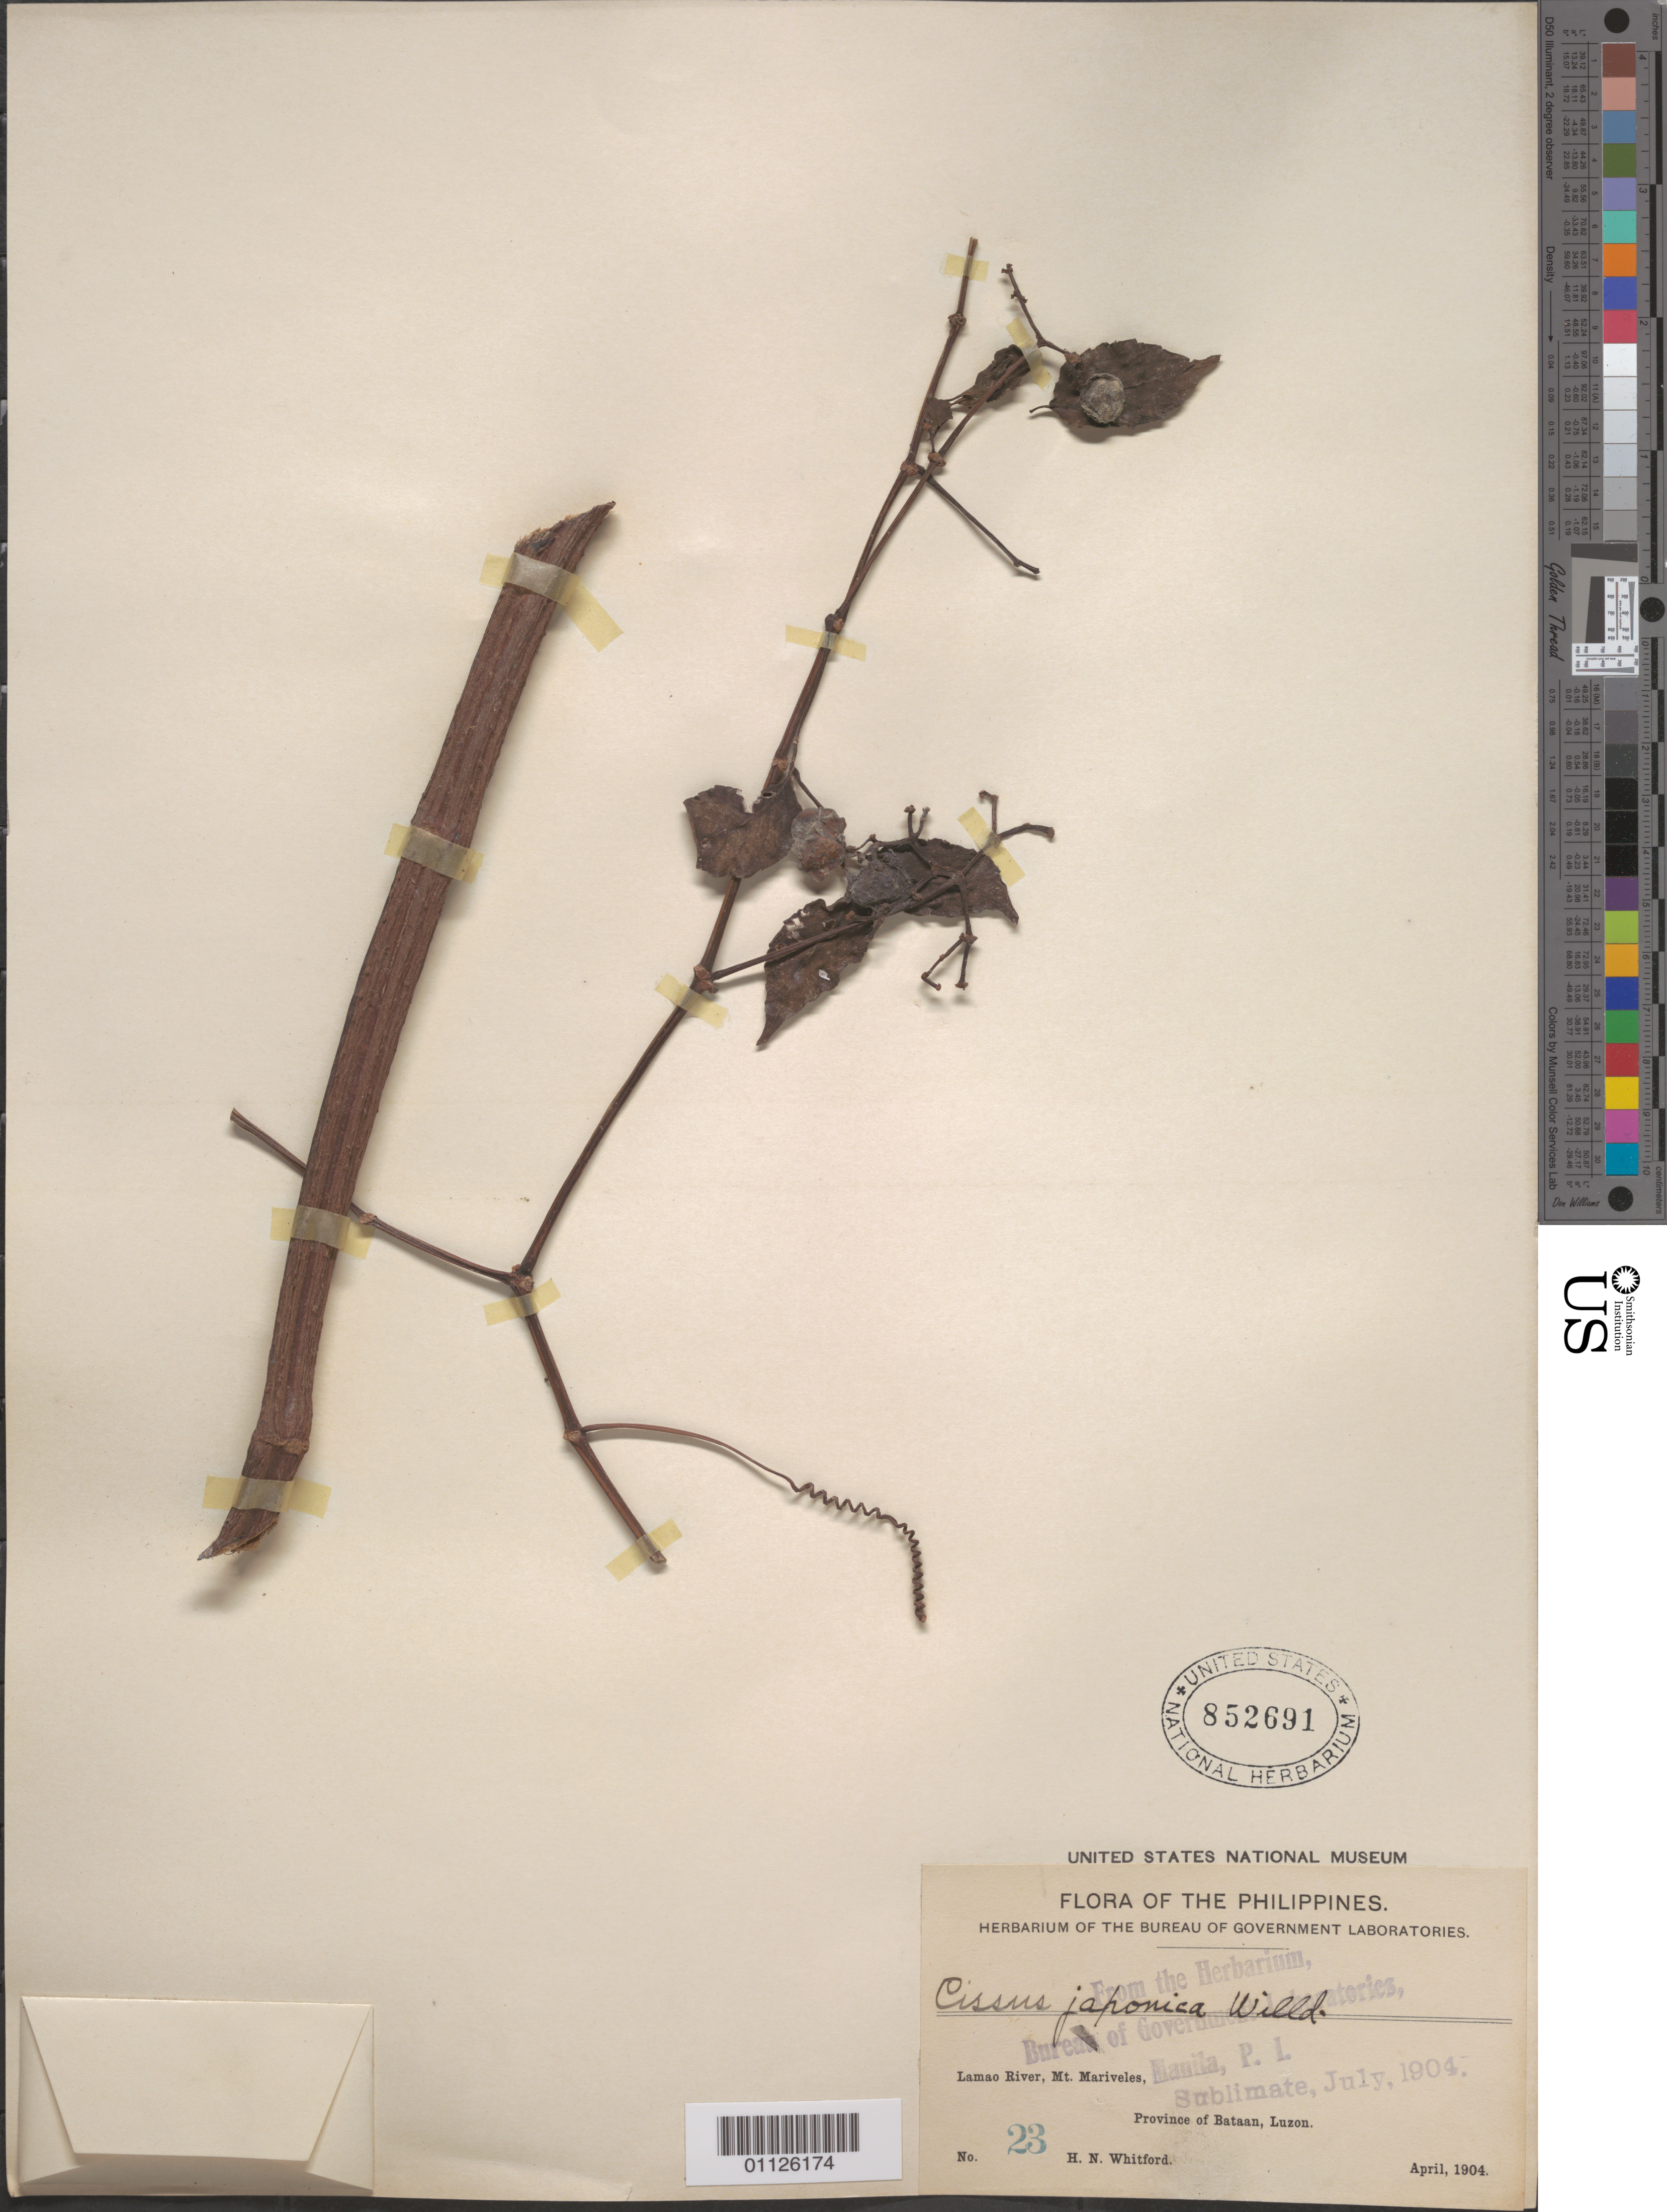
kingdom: Plantae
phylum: Tracheophyta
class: Magnoliopsida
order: Vitales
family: Vitaceae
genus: Cissus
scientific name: Cissus japonica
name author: (Thunb.) Willd.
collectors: H. N. Whitford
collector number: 23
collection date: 1904-04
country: Philippines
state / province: Central Luzon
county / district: Bataan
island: Luzon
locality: Luzon. Lamao River, Mt. Mariveles.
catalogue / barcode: US 852691